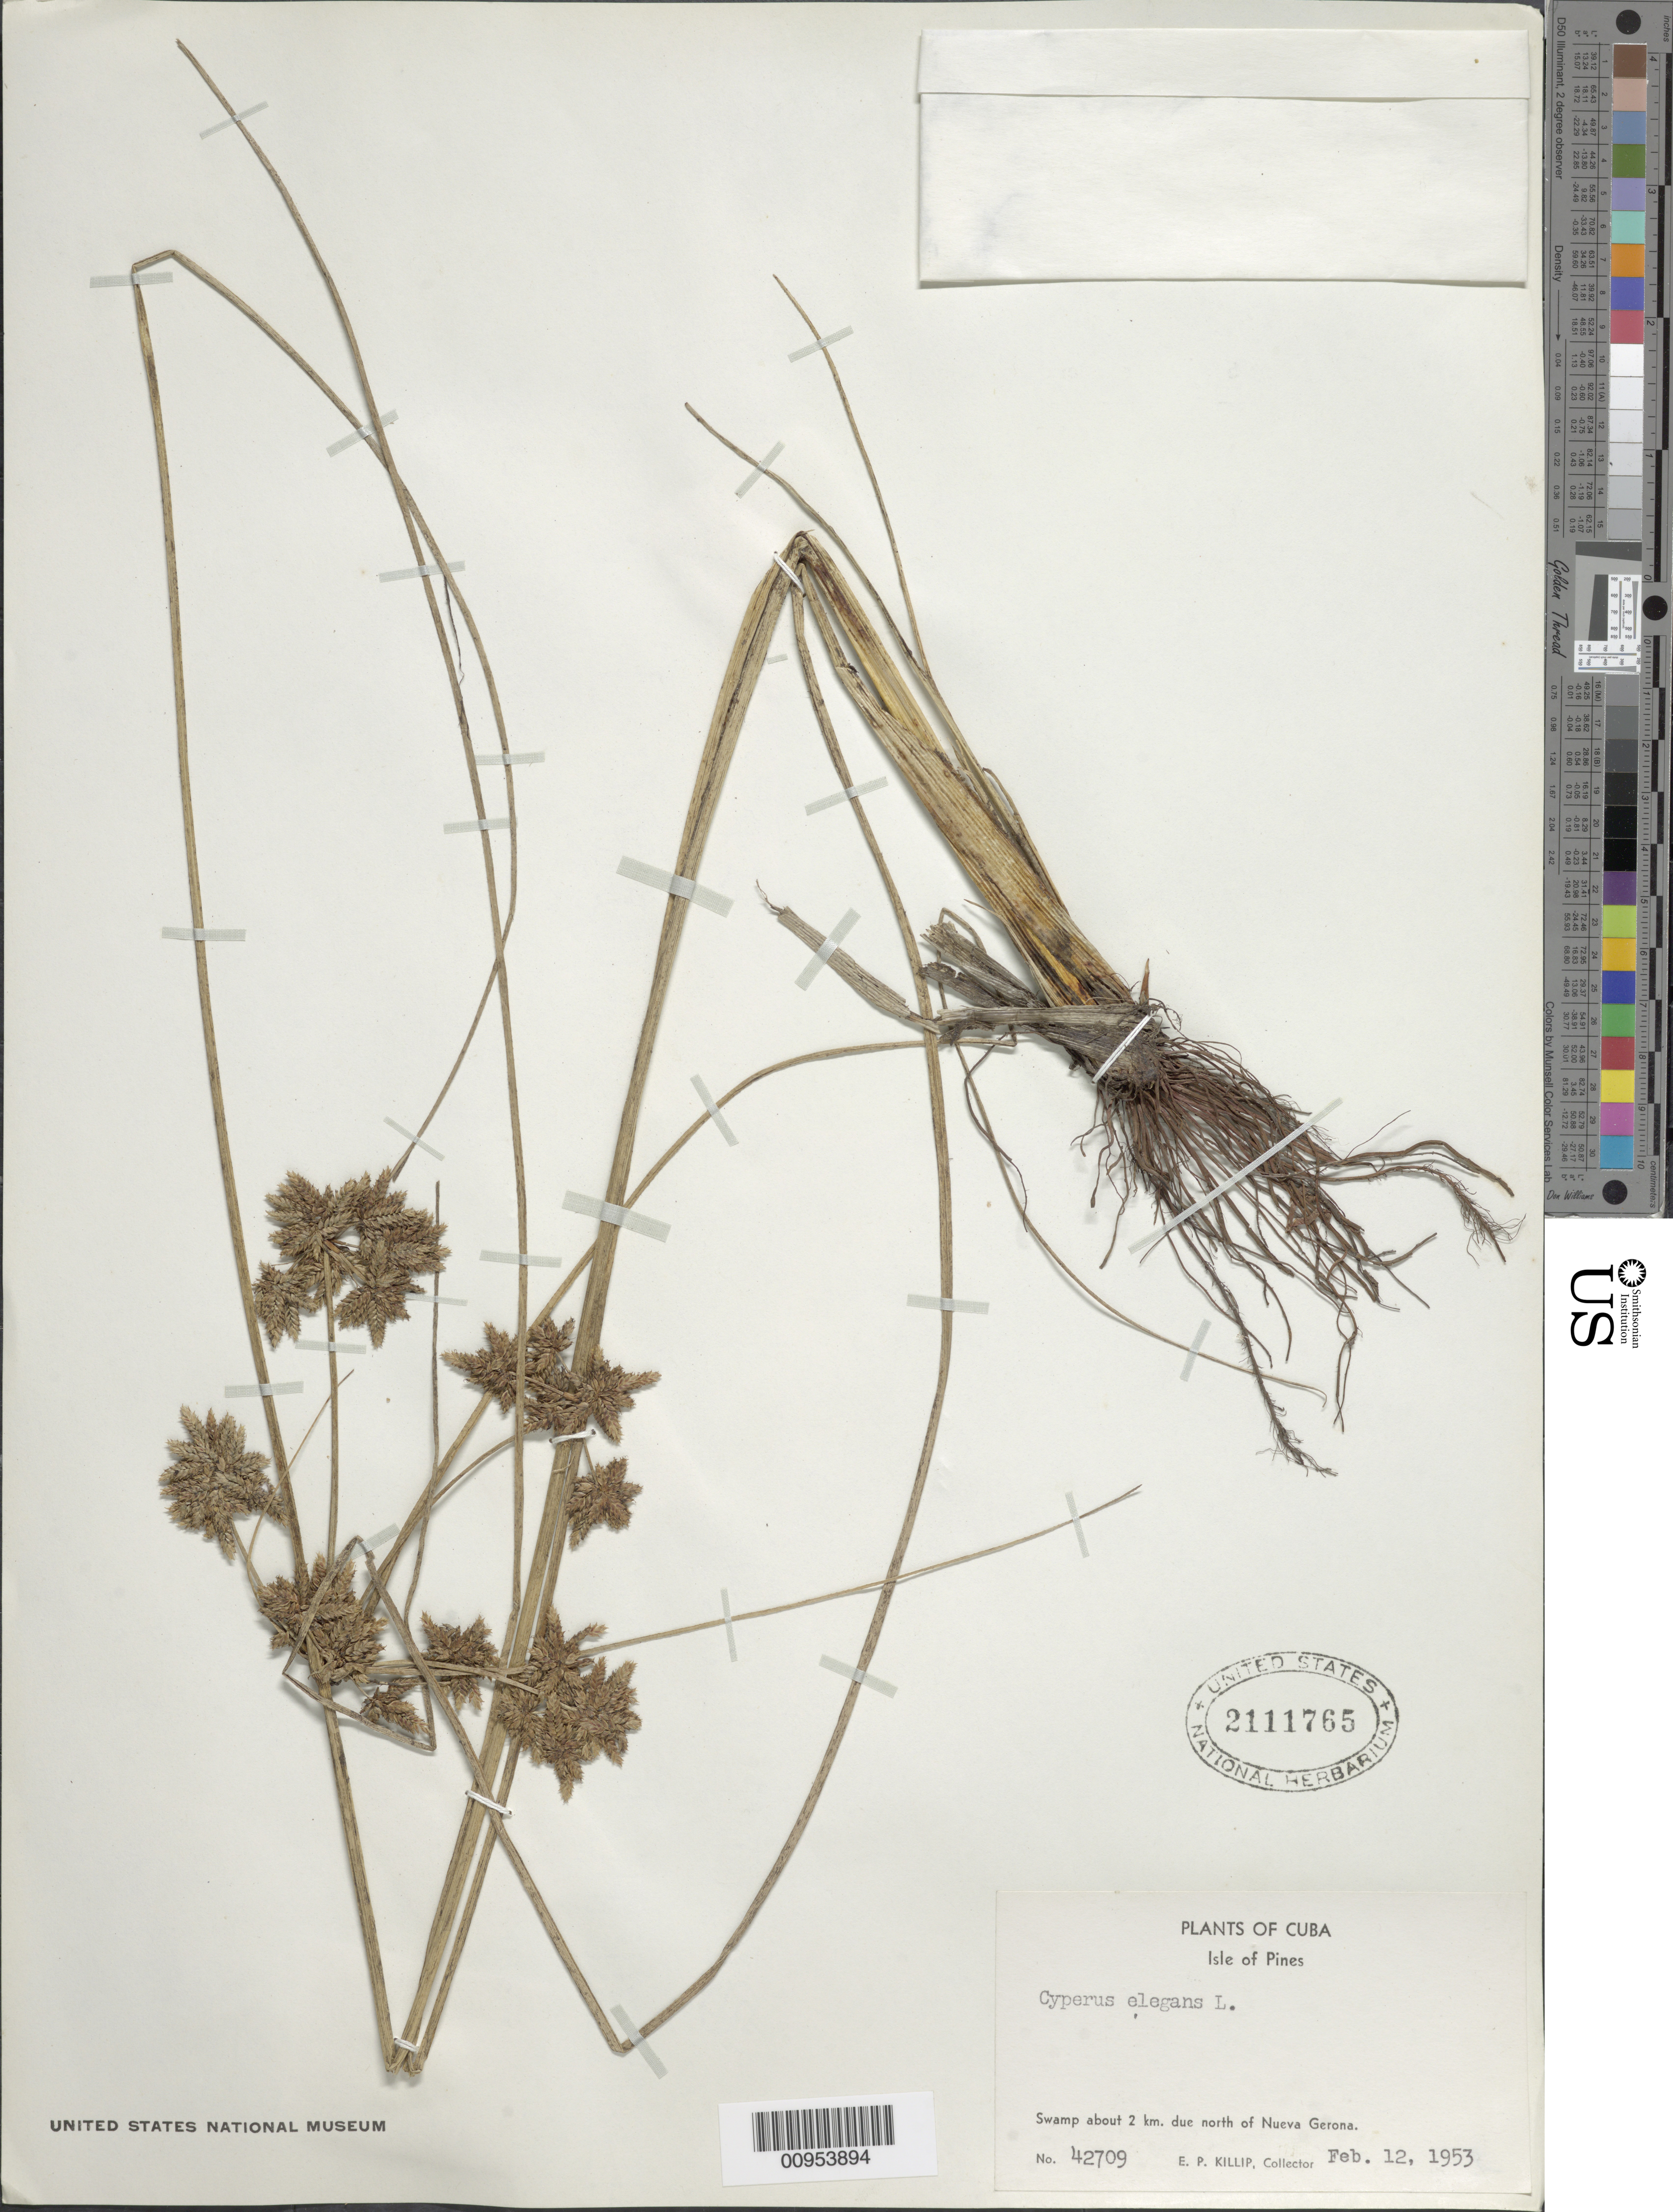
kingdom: Plantae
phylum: Tracheophyta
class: Liliopsida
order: Poales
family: Cyperaceae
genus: Cyperus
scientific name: Cyperus elegans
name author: L.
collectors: E. P. Killip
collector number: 42709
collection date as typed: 12 Feb 1953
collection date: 1953-02-12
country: Cuba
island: Isla de la Juventud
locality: Swamp about 2 km dur N of Nueva Gerona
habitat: Swamp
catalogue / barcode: US 2111765